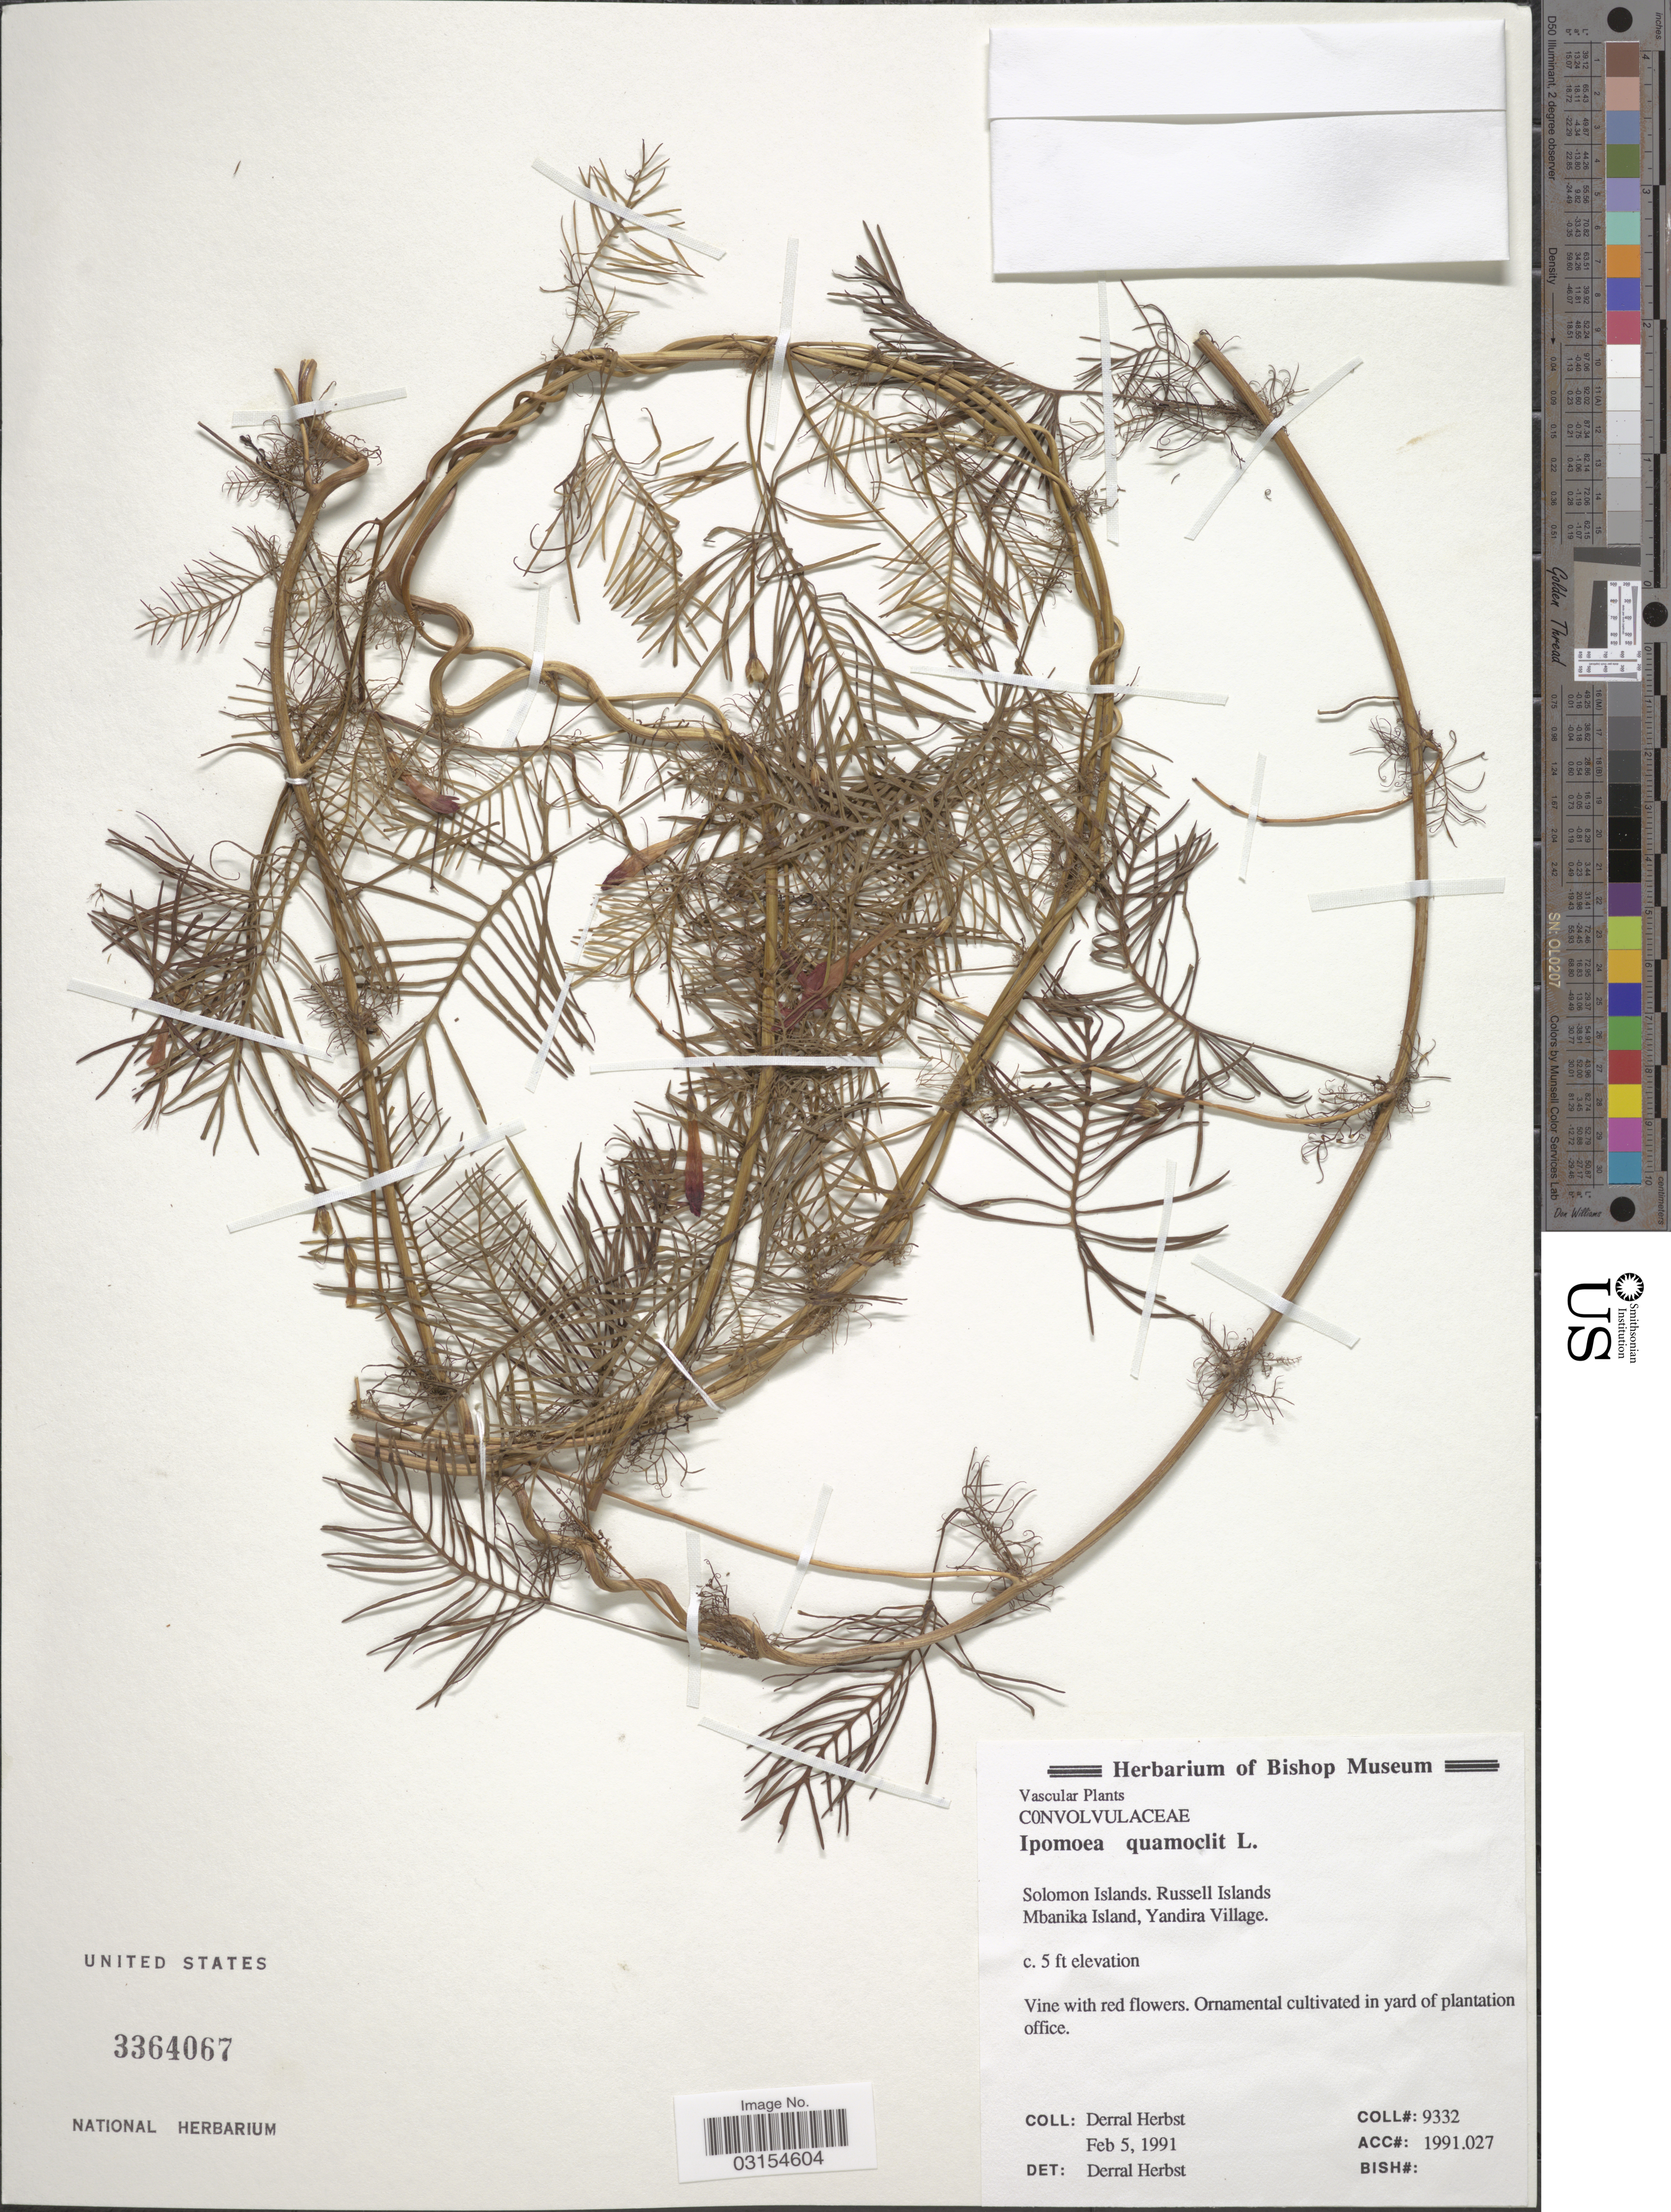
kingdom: Plantae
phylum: Tracheophyta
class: Magnoliopsida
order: Solanales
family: Convolvulaceae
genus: Ipomoea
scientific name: Ipomoea quamoclit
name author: L.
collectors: D. R. Herbst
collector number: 9332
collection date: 1991-02-05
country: Solomon Islands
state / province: Solomon Islands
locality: Russell Islands. Mbanika Island, Yandira Village.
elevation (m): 2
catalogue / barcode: US 3364067